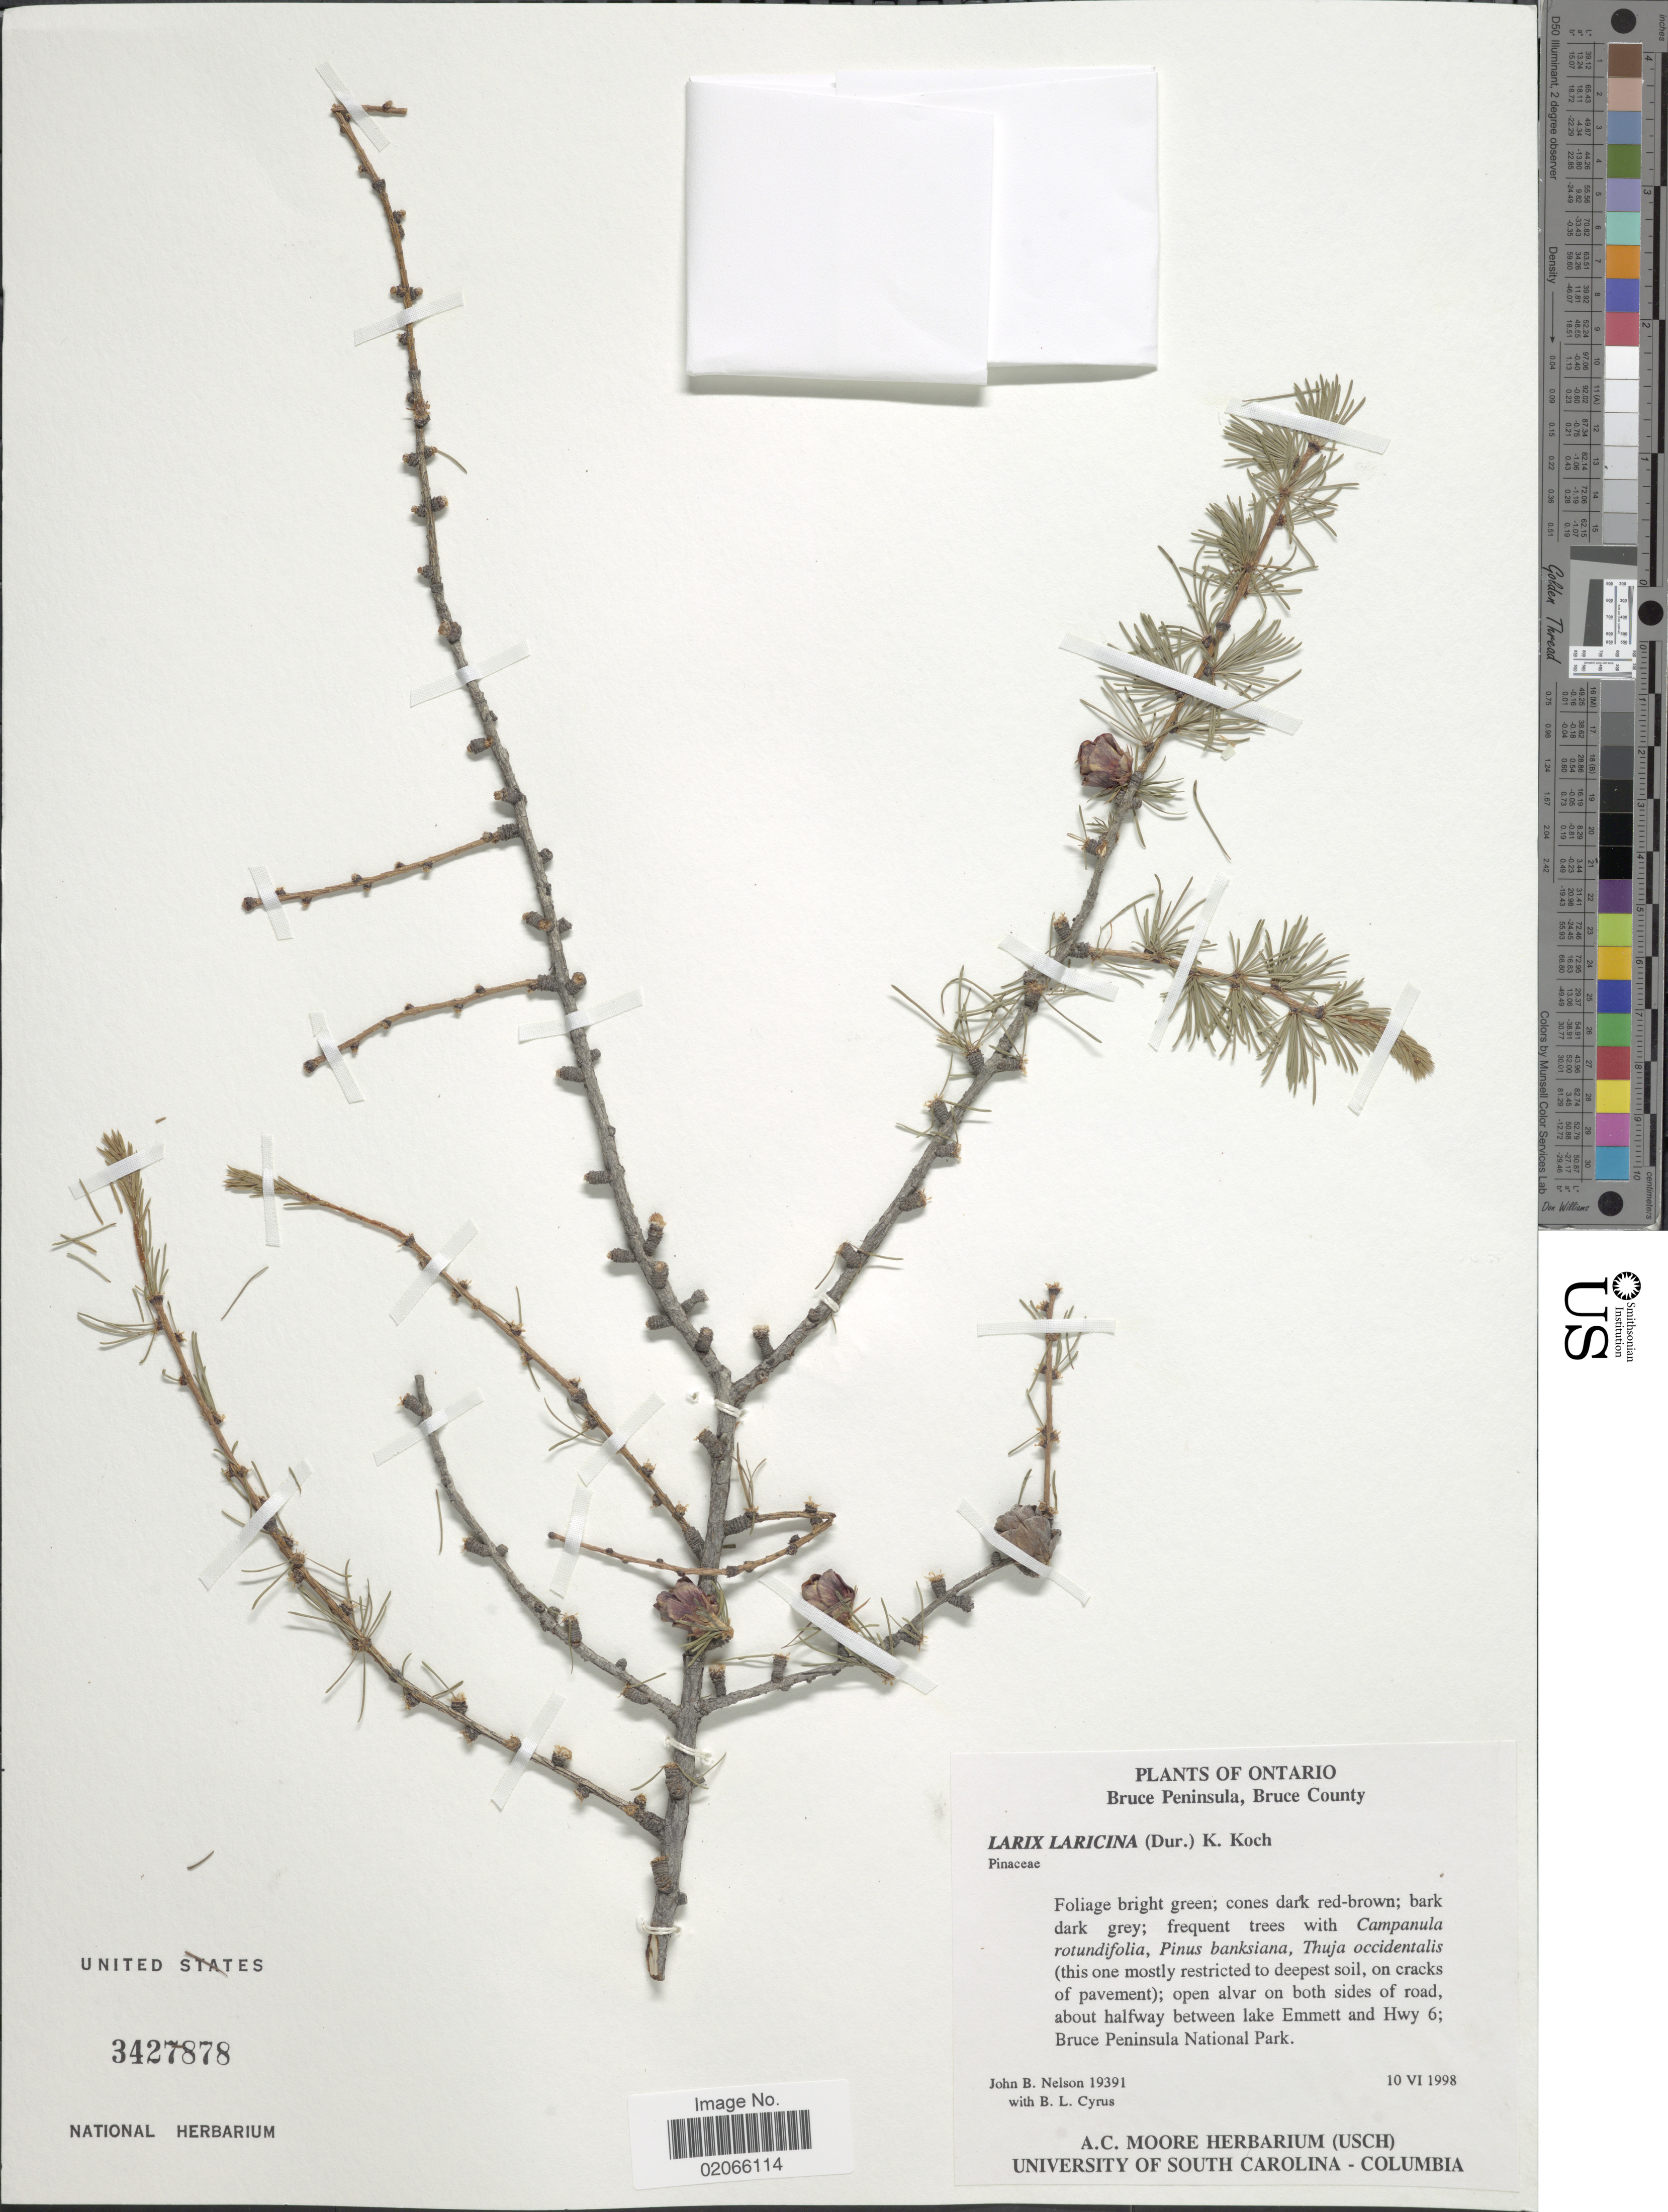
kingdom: Plantae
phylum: Tracheophyta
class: Pinopsida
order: Pinales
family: Pinaceae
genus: Larix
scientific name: Larix laricina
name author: (Du Roi) K. Koch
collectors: J. B. Nelson & B. Cyrus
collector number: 19391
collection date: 1998-06-10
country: Canada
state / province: Ontario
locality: Ontario. Open alvar on both sides of road about halfway between lake Emmett and Hwy 6; Bruce Peninsula National Park.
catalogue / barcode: US 3427878